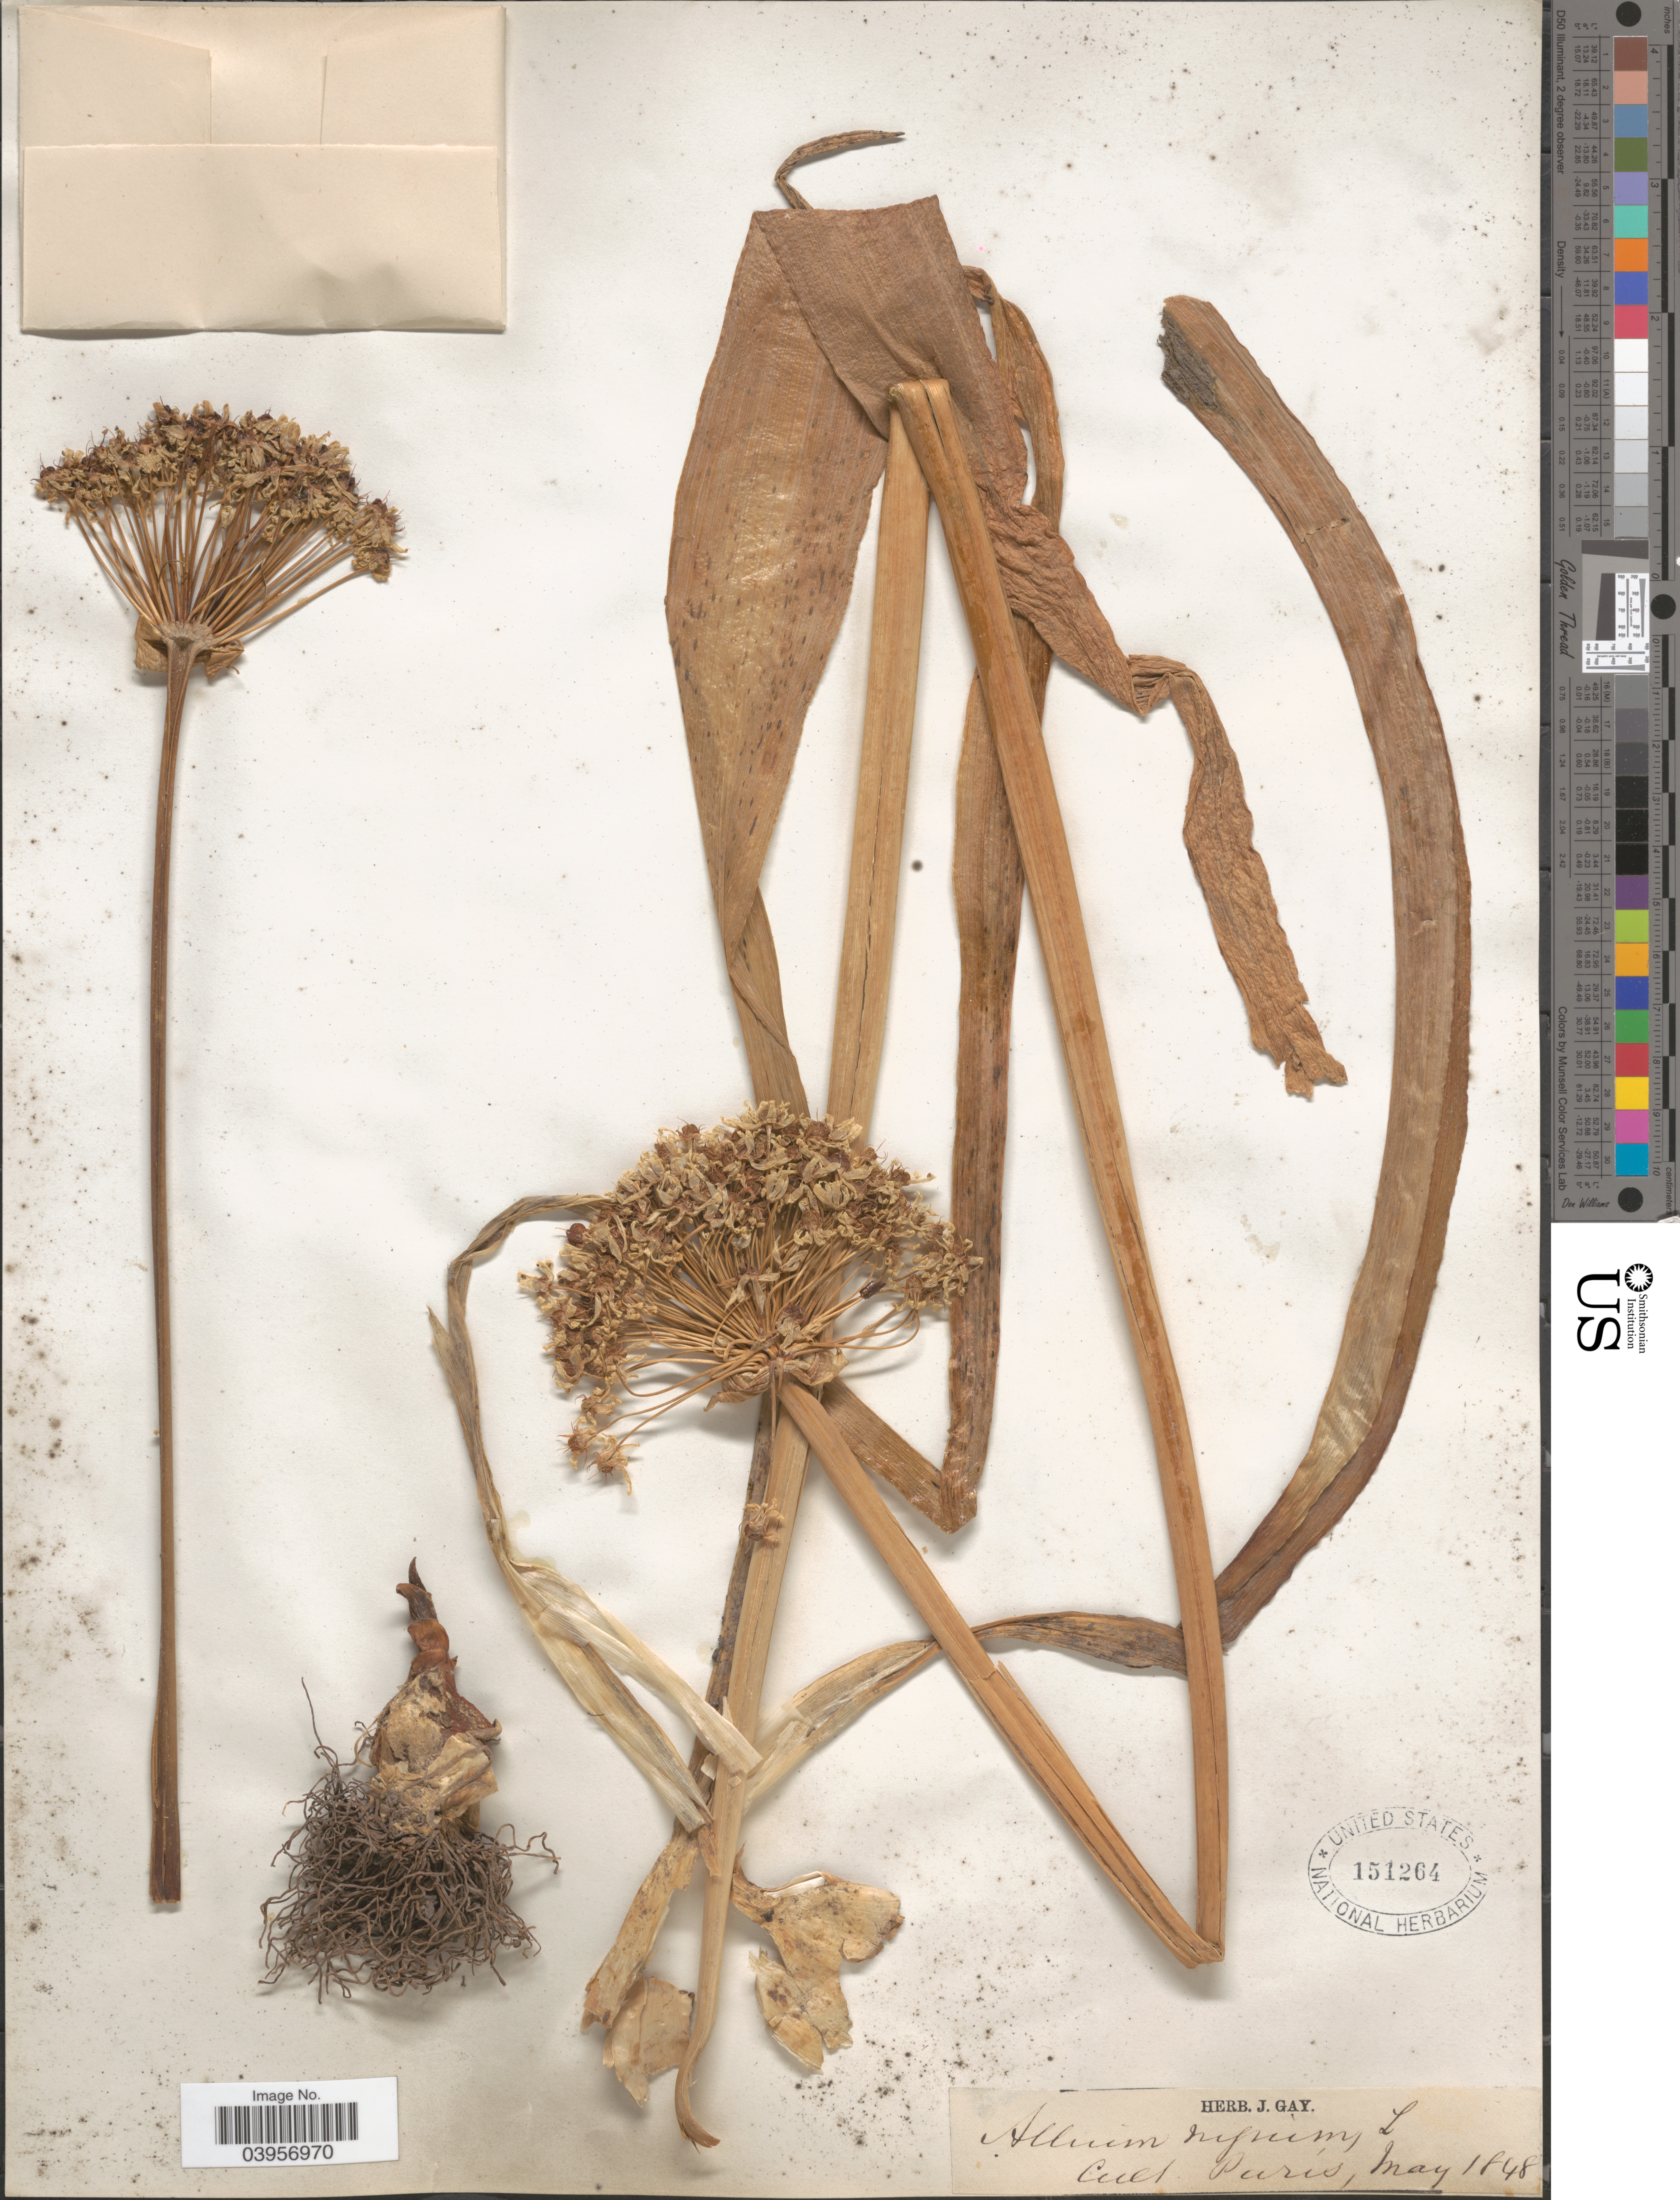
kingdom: Plantae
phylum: Tracheophyta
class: Liliopsida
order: Asparagales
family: Amaryllidaceae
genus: Allium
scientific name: Allium nigrum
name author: L.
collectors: ex herb. J. Gay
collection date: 1848-05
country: France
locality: Paris.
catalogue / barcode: US 151264